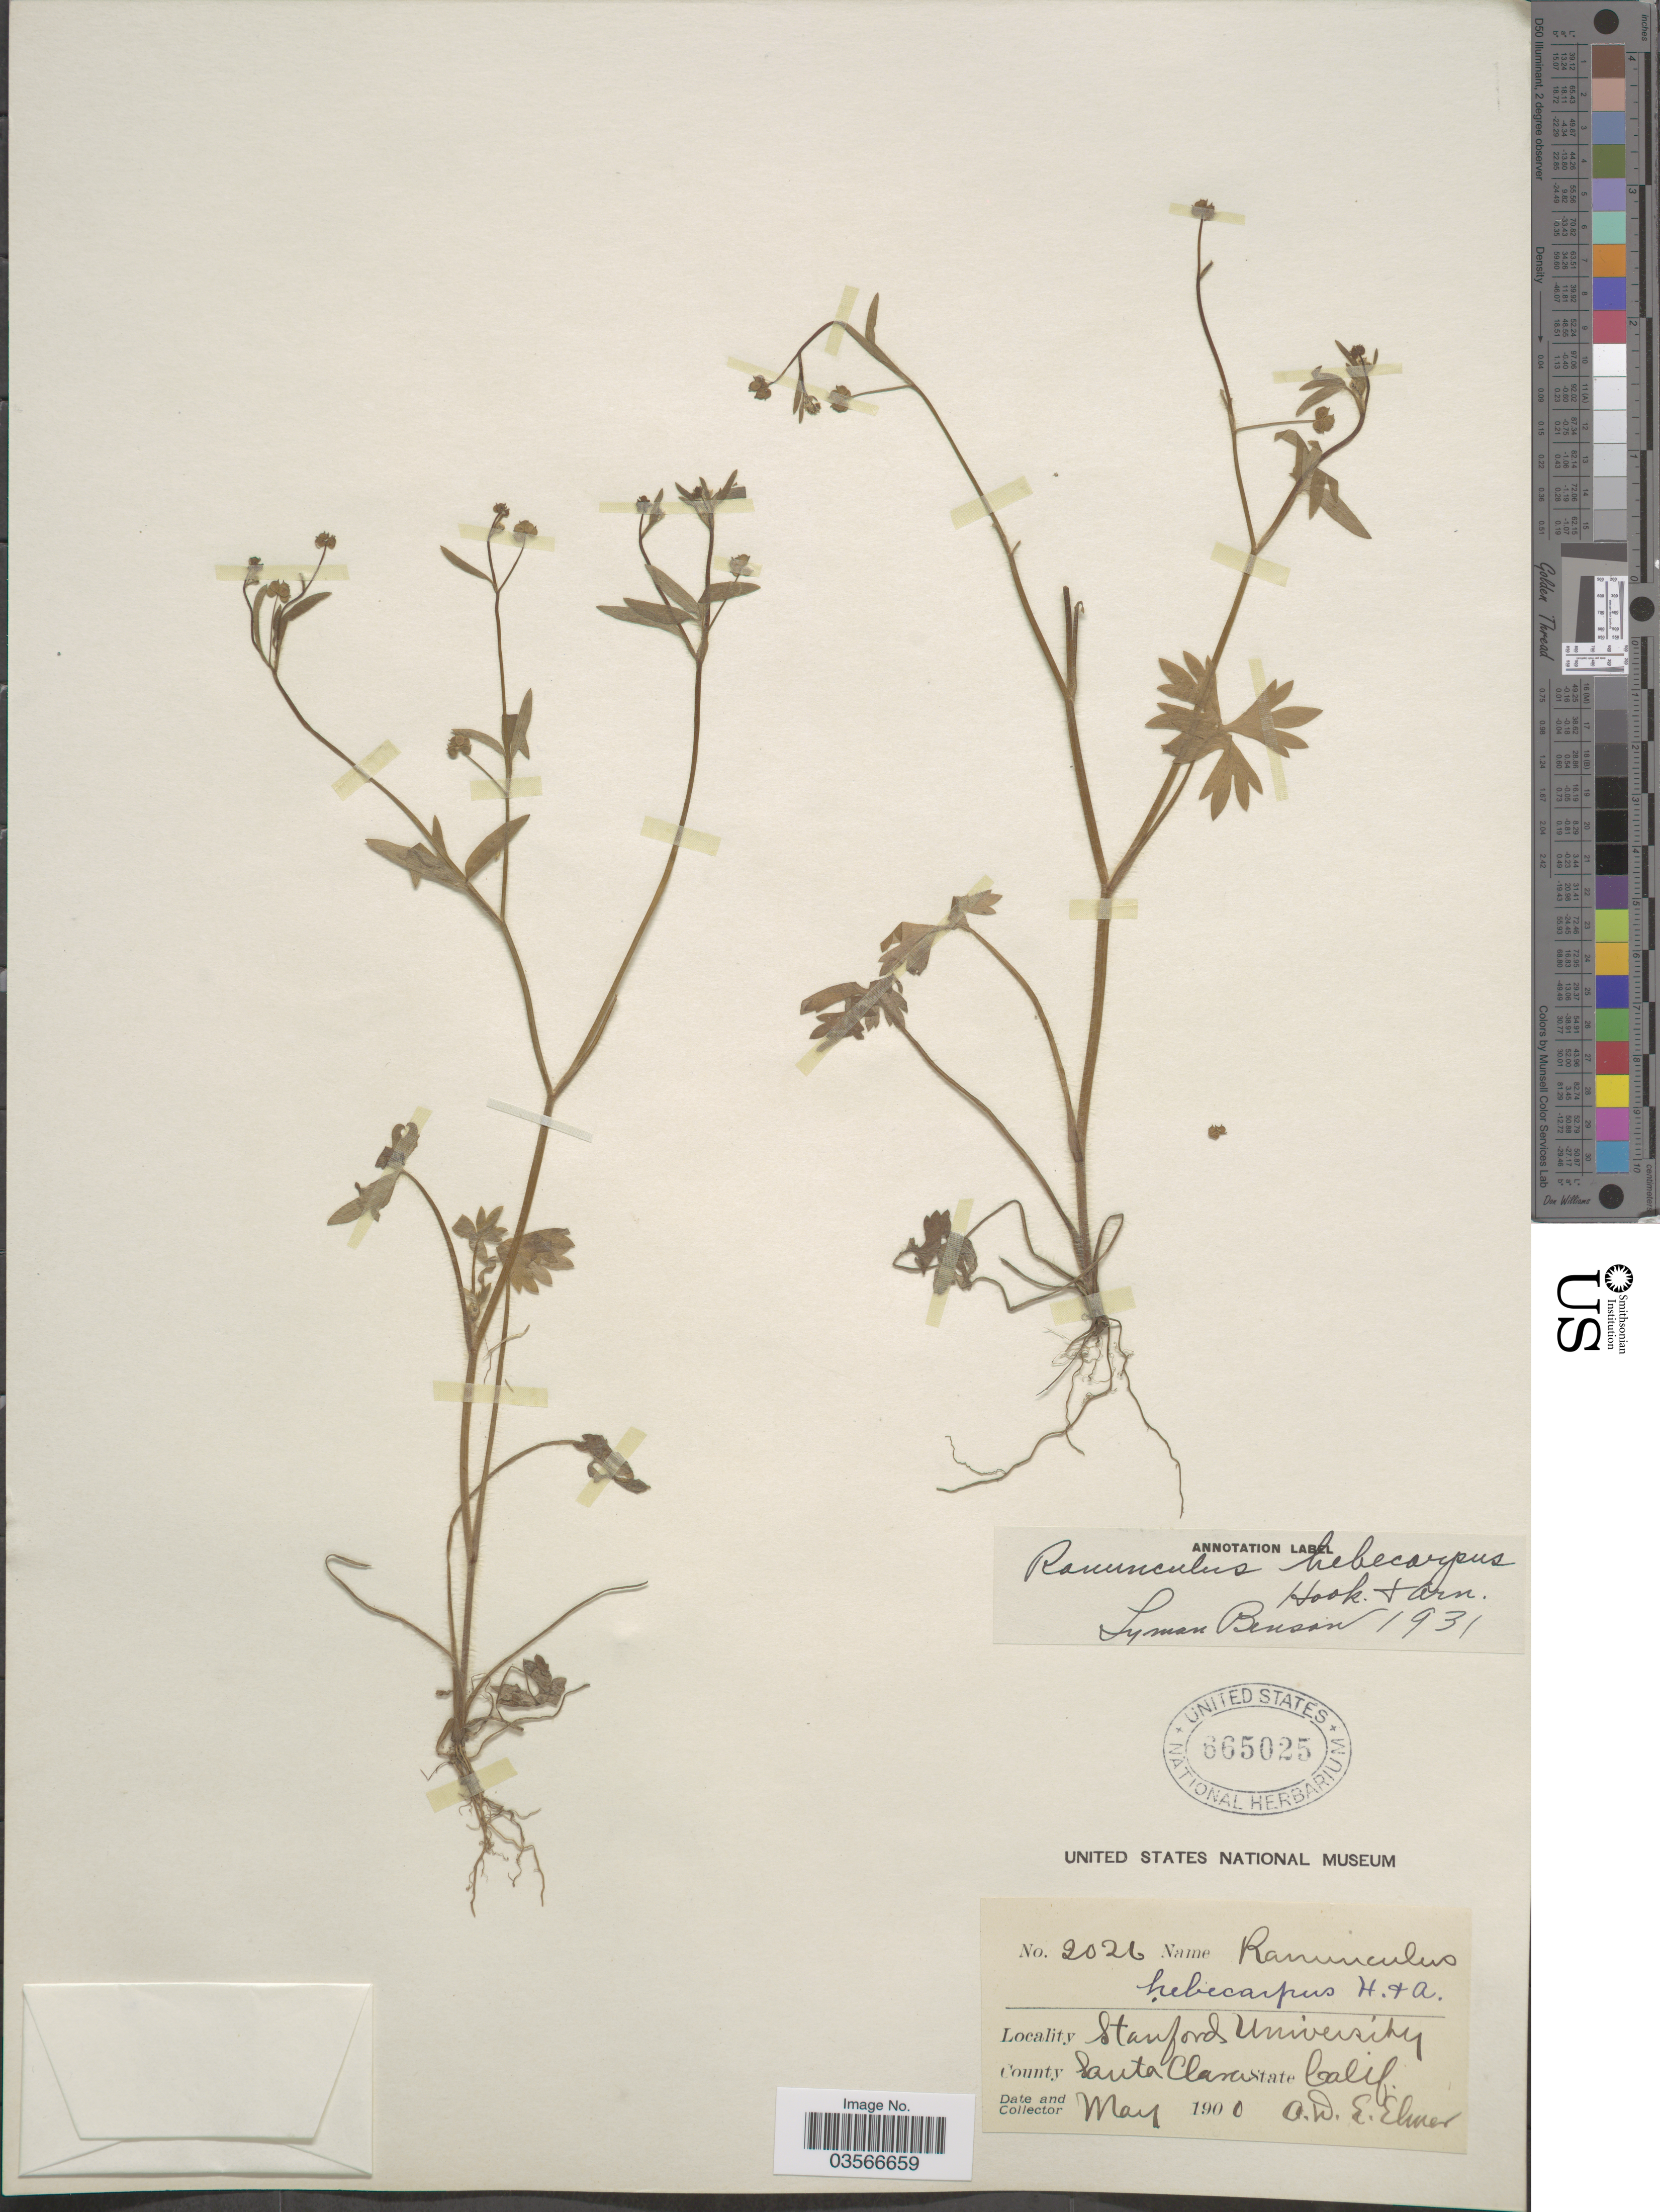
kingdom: Plantae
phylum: Tracheophyta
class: Magnoliopsida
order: Ranunculales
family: Ranunculaceae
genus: Ranunculus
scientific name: Ranunculus hebecarpus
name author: Hook. & Arn.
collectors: A. D. E. Elmer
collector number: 2026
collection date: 1900-05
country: United States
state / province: California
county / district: Santa Clara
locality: Stanford University. County Santa Clara.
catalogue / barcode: US 665025